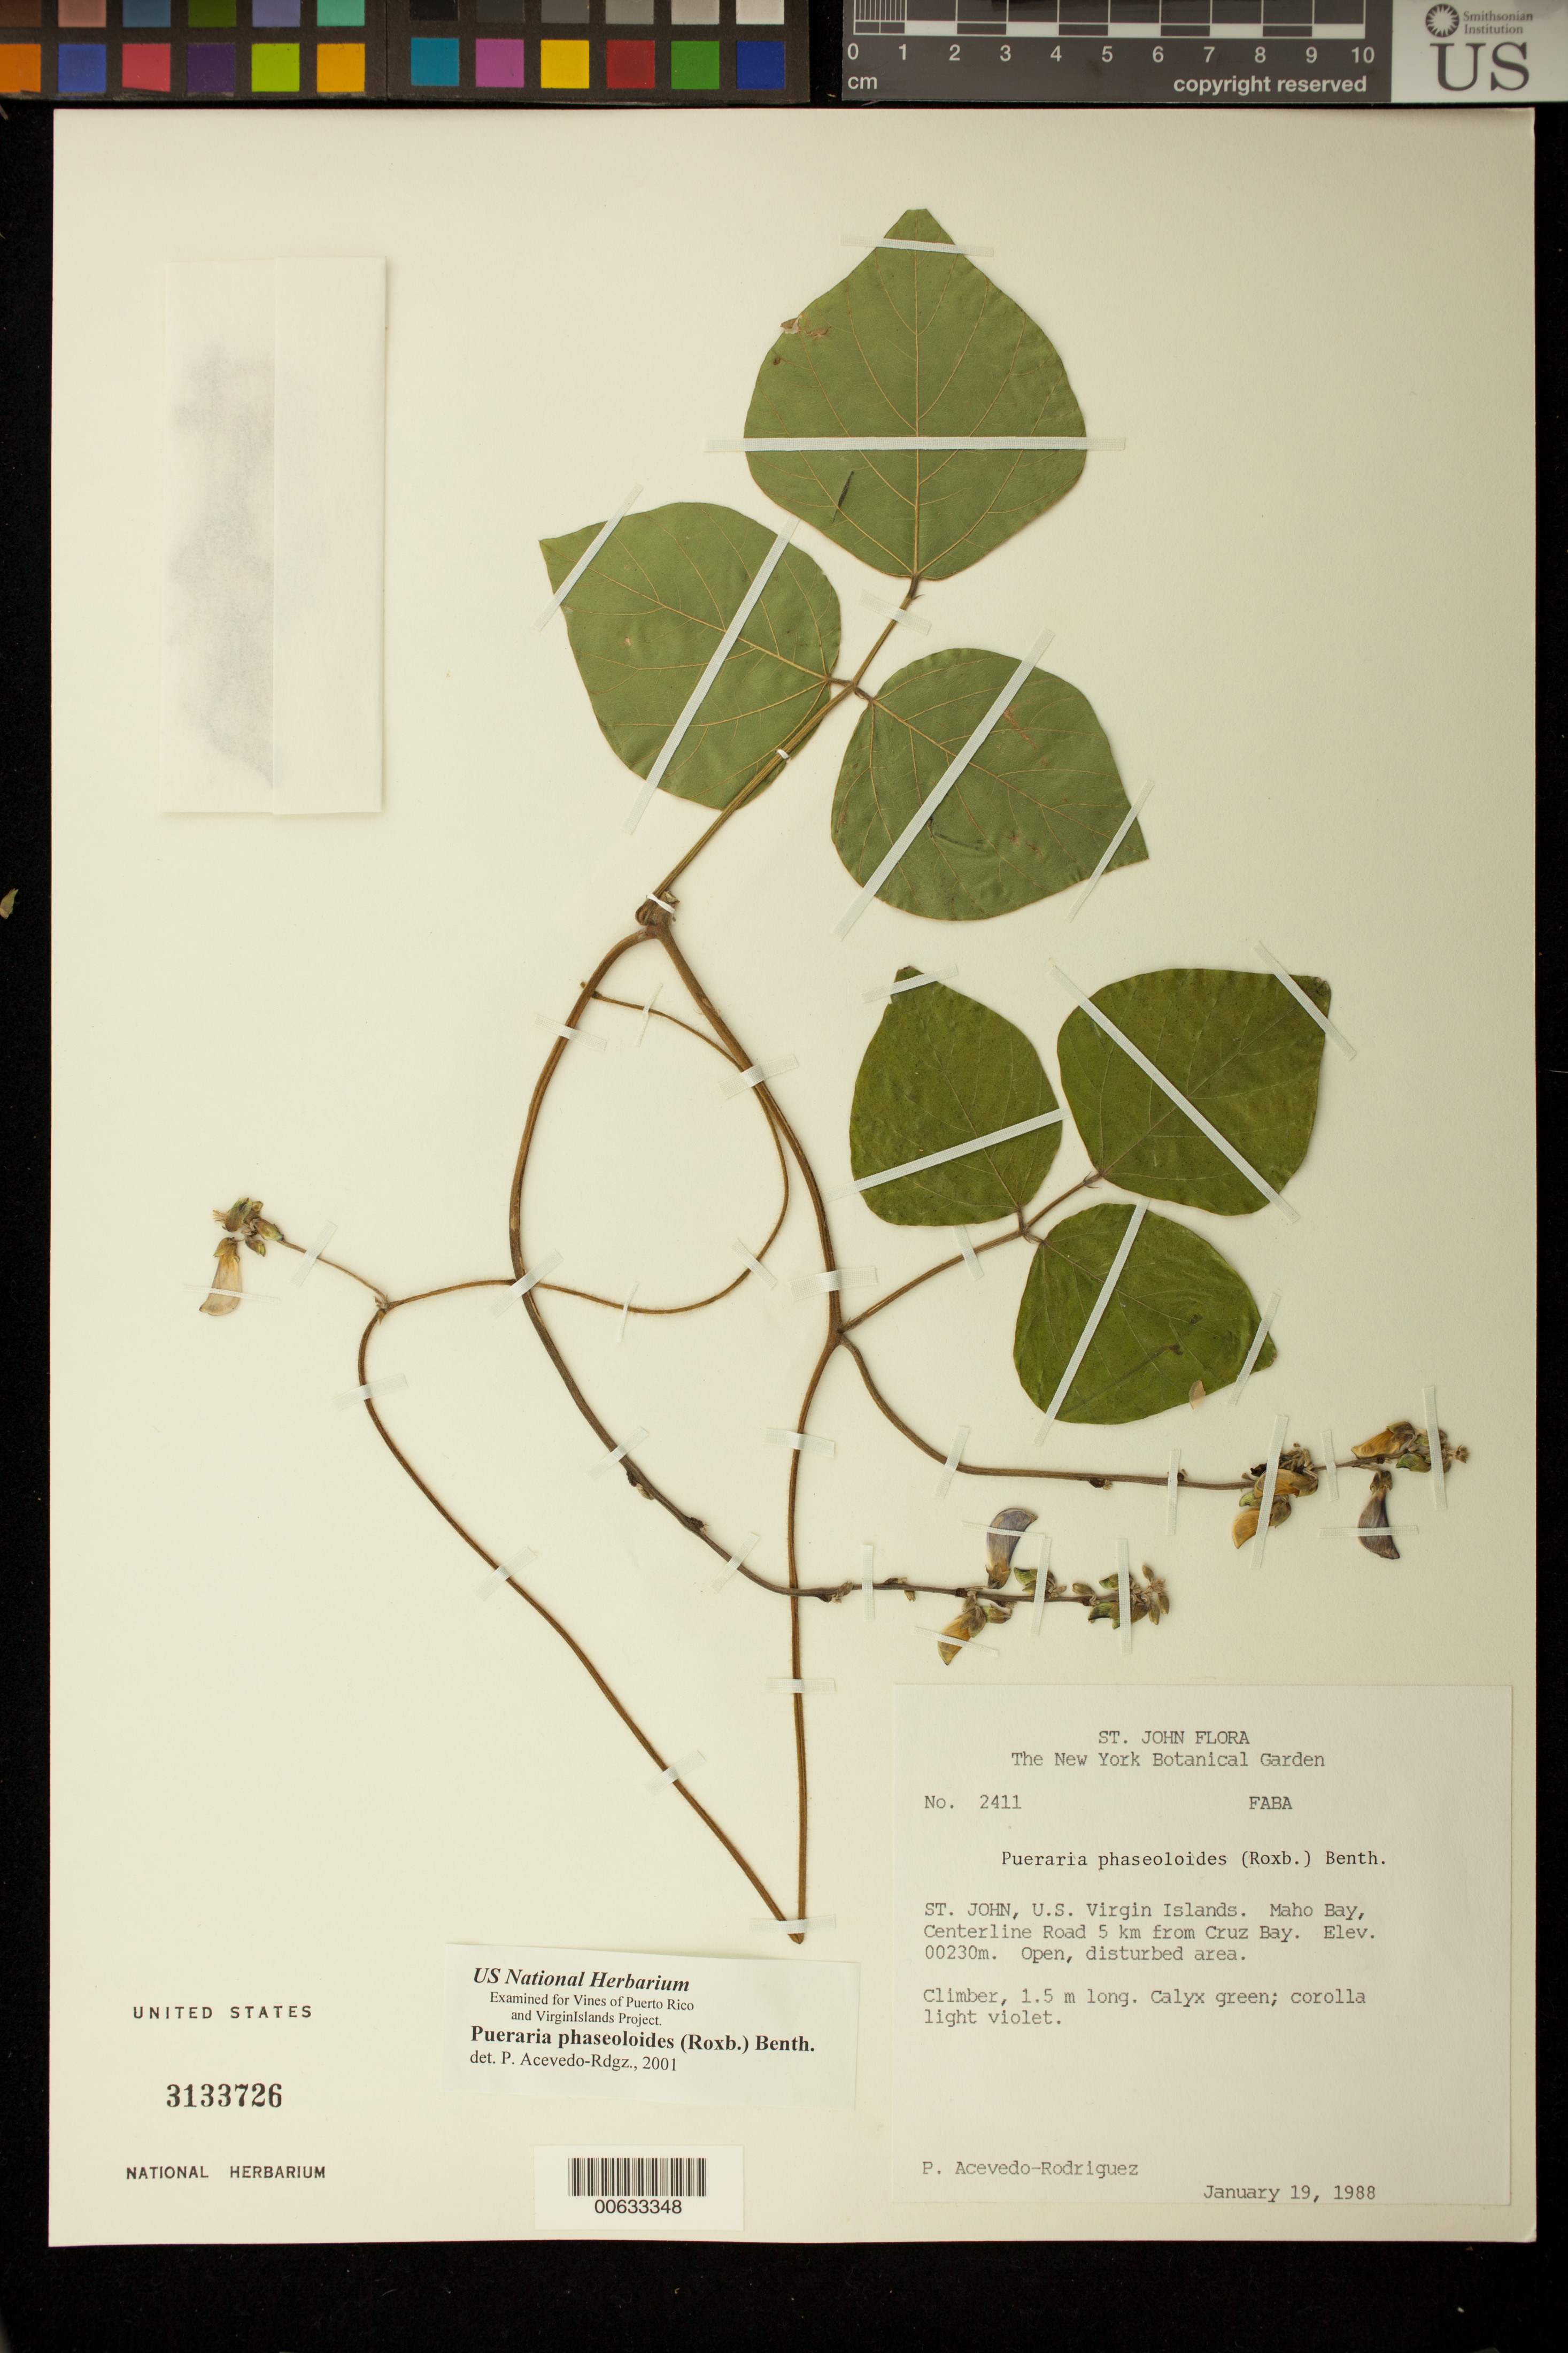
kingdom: Plantae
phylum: Tracheophyta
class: Magnoliopsida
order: Fabales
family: Fabaceae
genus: Neustanthus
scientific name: Neustanthus phaseoloides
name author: (Roxb.) Benth.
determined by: Egan, Ashley N., (US), Smithsonian Institution - National Museum of Natural History (UNITED STATES)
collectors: P. Acevedo-Rodr.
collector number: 2411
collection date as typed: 19 Jan 1988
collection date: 1988-01-19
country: U.S. Virgin Islands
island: St. John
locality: Maho Bay Quarter; Center Line Road 5 km from Cruz Bay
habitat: Open, disturbed area.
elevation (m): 230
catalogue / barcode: US 3133726